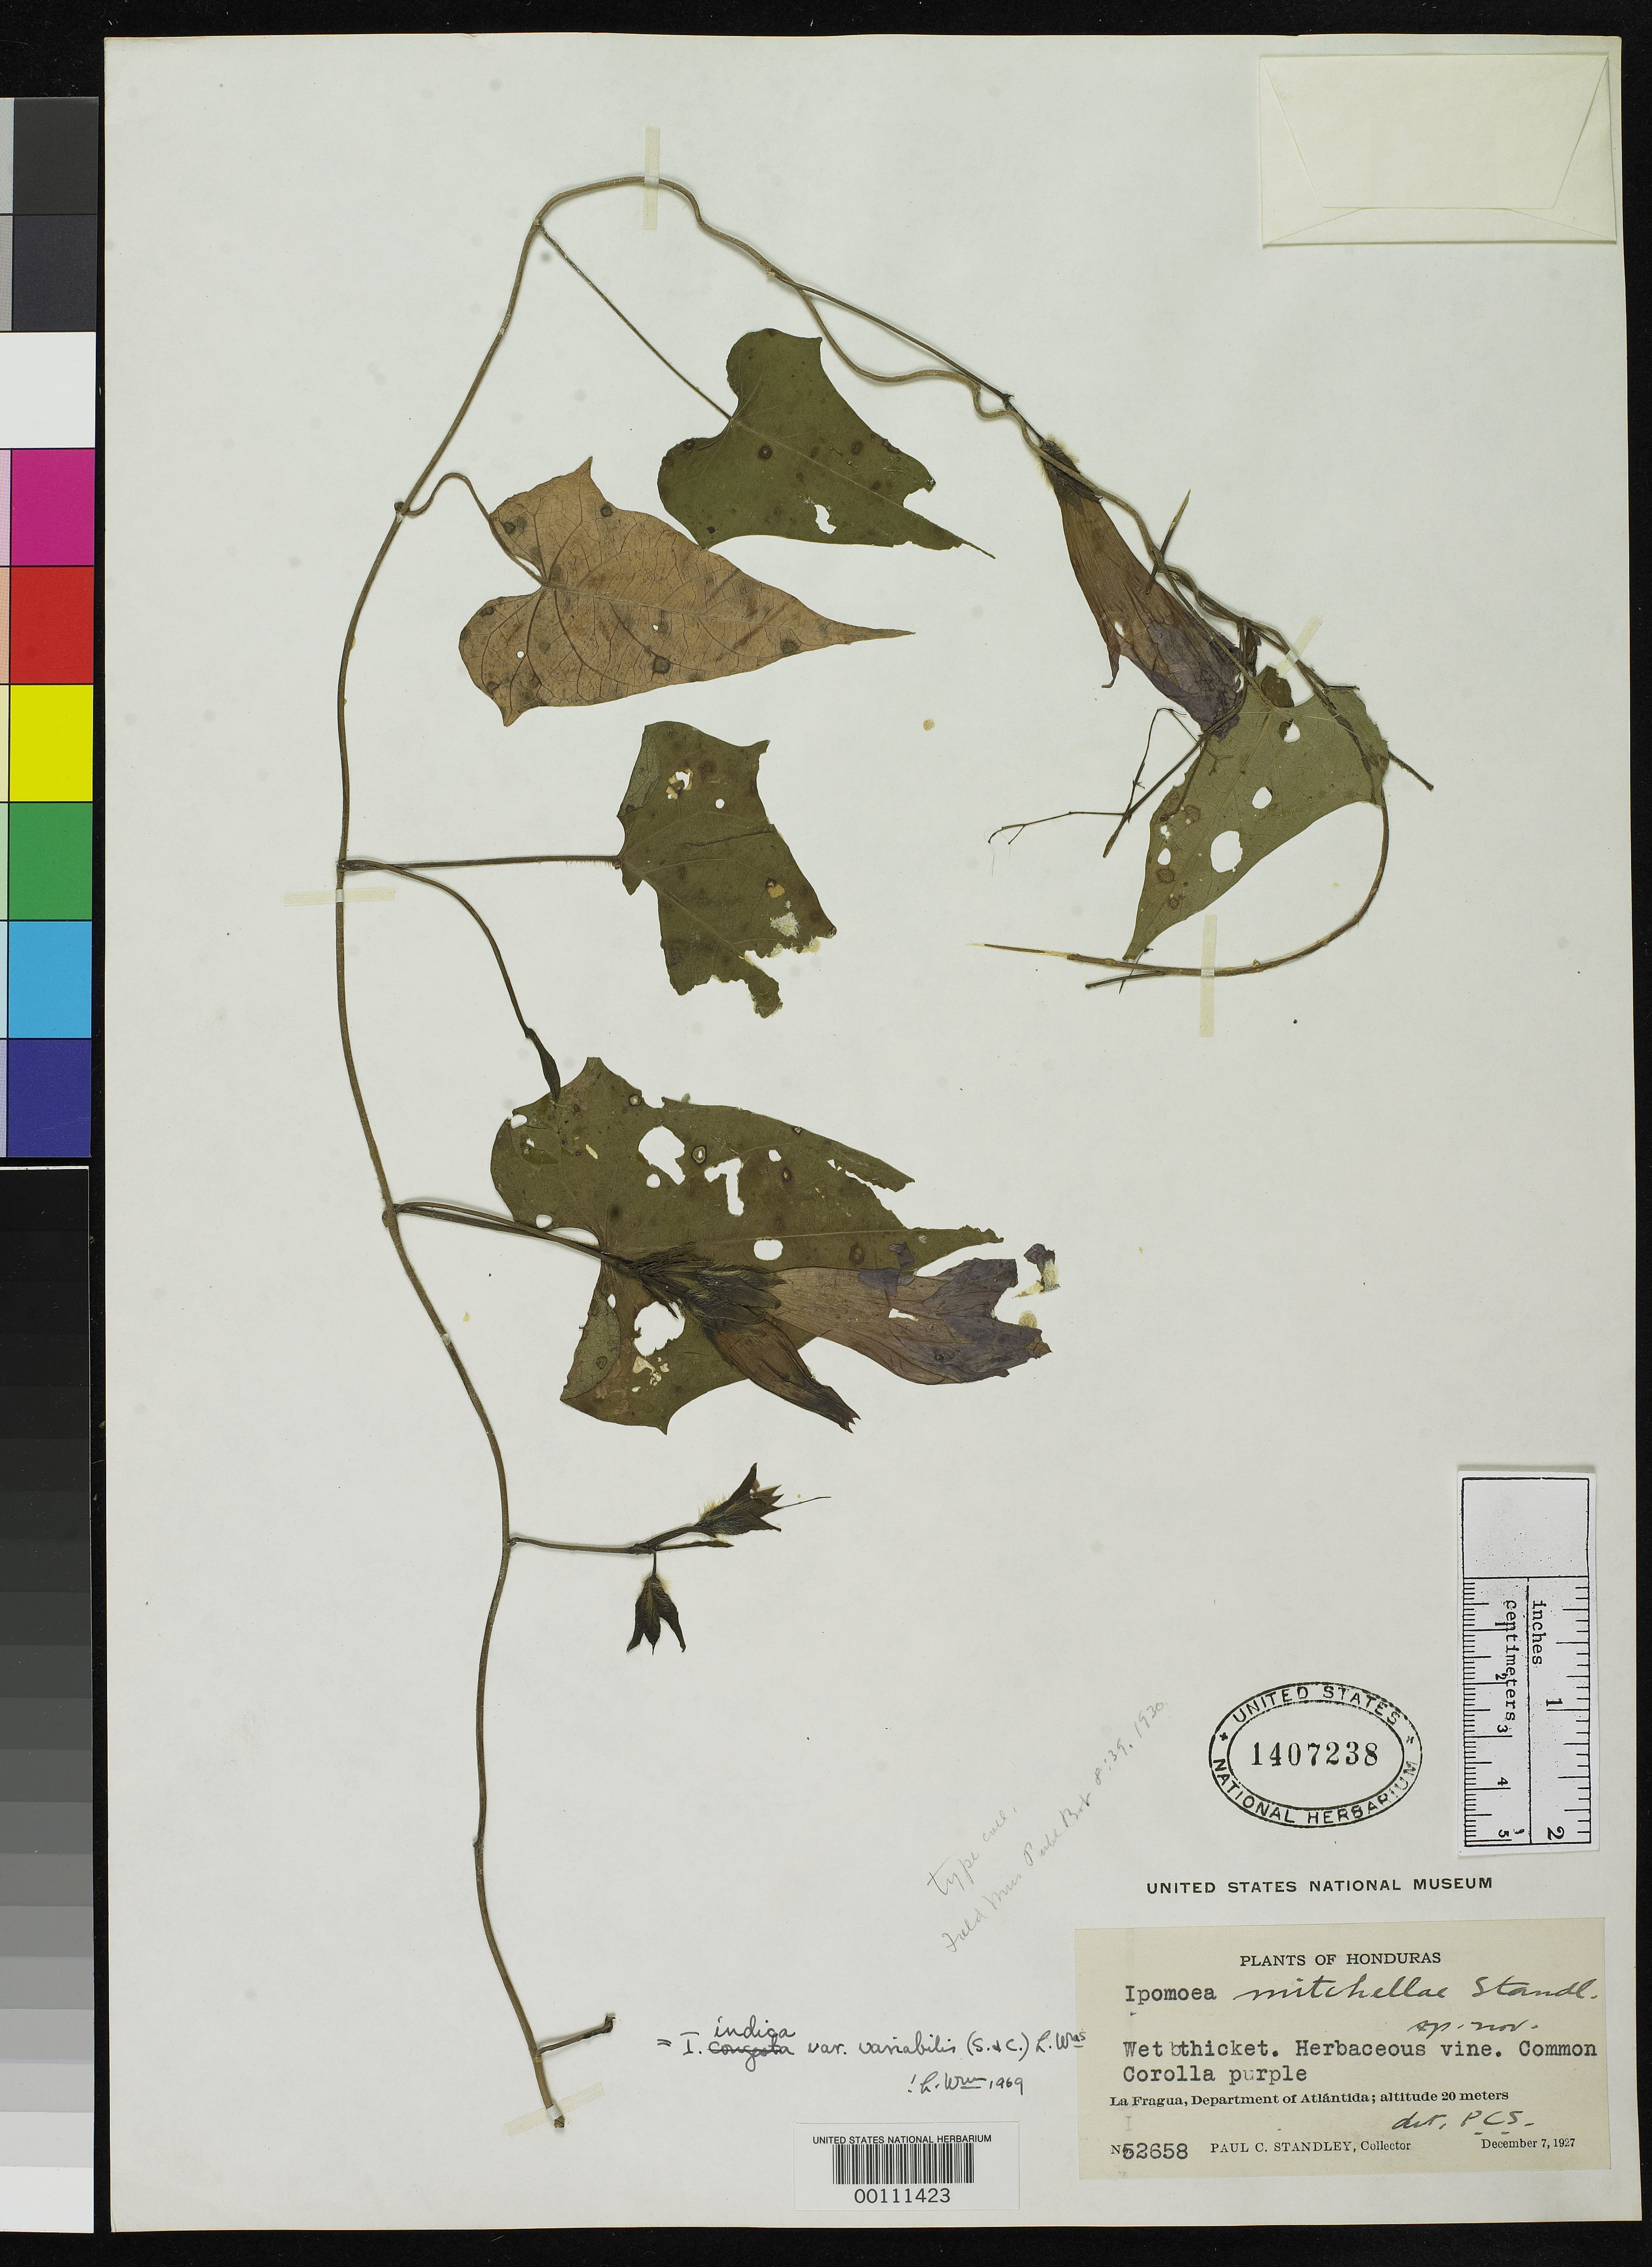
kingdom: Plantae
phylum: Tracheophyta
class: Magnoliopsida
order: Solanales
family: Convolvulaceae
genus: Ipomoea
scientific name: Ipomoea mitchellae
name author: Standl.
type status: Isotype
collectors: P. C. Standley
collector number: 52658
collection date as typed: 07 Dec 1927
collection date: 1927-12-07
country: Honduras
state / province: Atlántida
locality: La Fragua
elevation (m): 20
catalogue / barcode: US 1407238